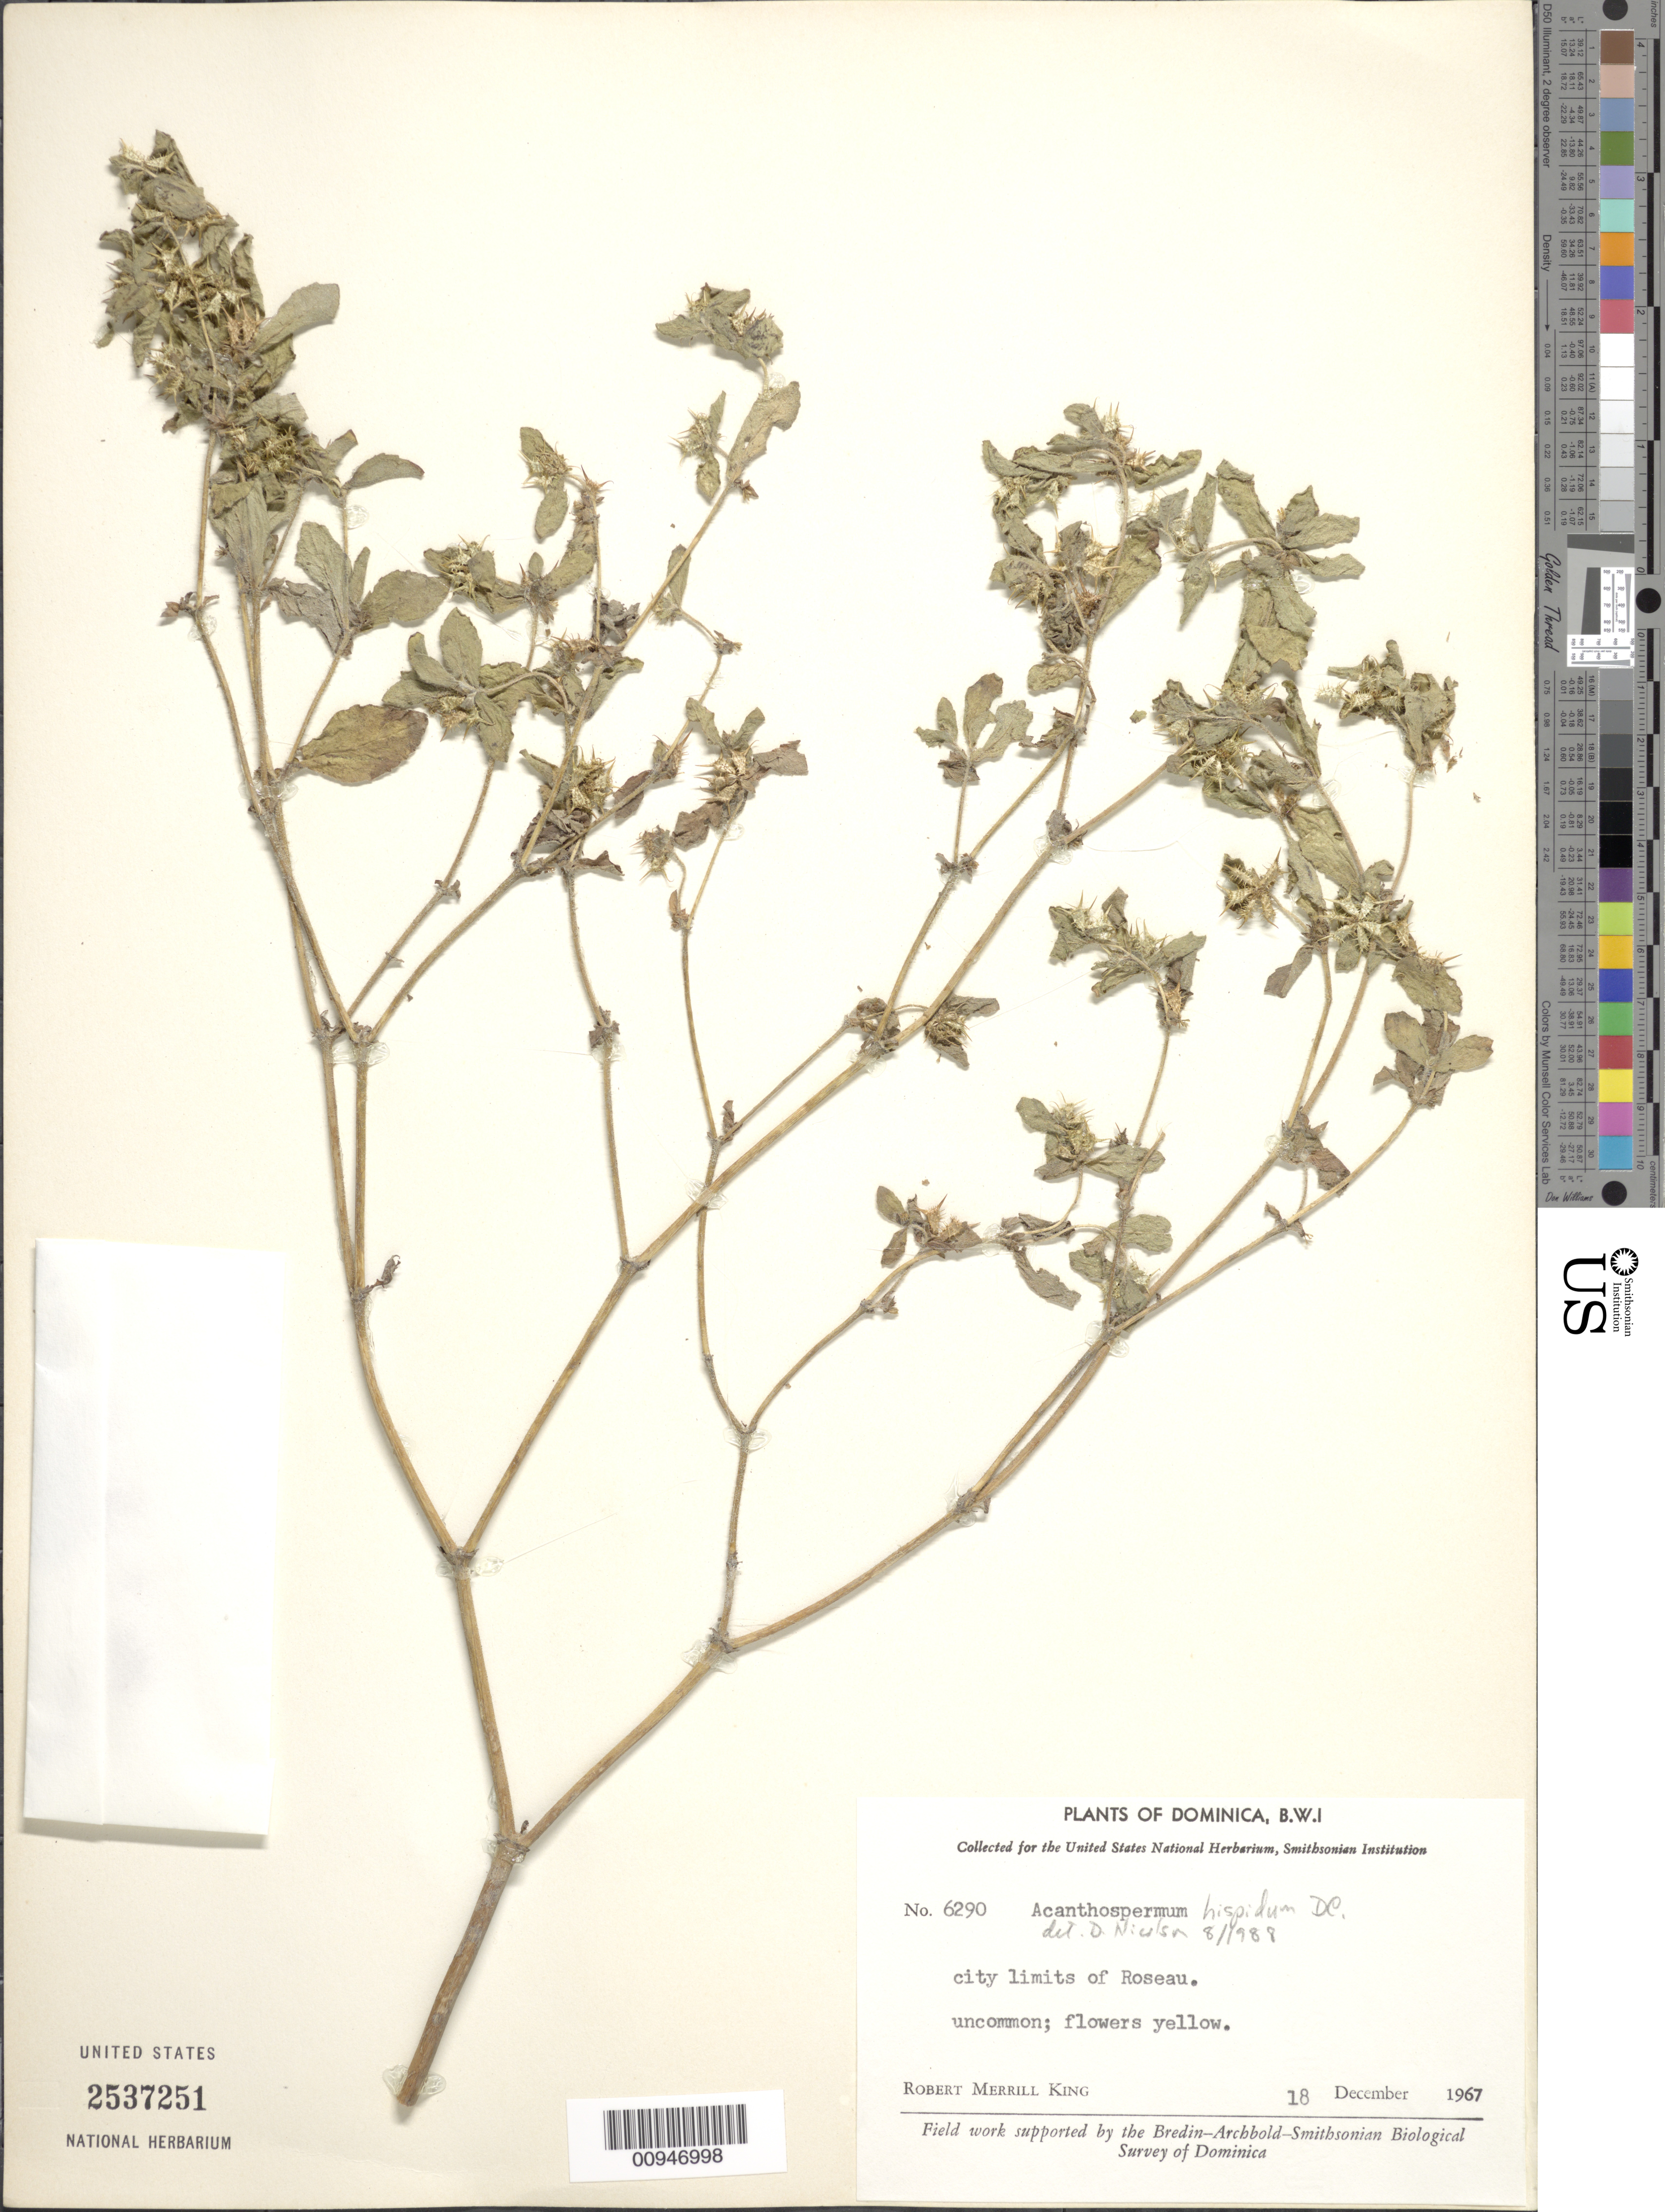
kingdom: Plantae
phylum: Tracheophyta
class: Magnoliopsida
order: Asterales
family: Asteraceae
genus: Acanthospermum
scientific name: Acanthospermum hispidum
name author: DC.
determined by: Nicolson, Dan H.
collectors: R. M. King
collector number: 6290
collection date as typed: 18 Dec 1967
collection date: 1967-12-18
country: Dominica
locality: City limits of Roseau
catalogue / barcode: US 2537251